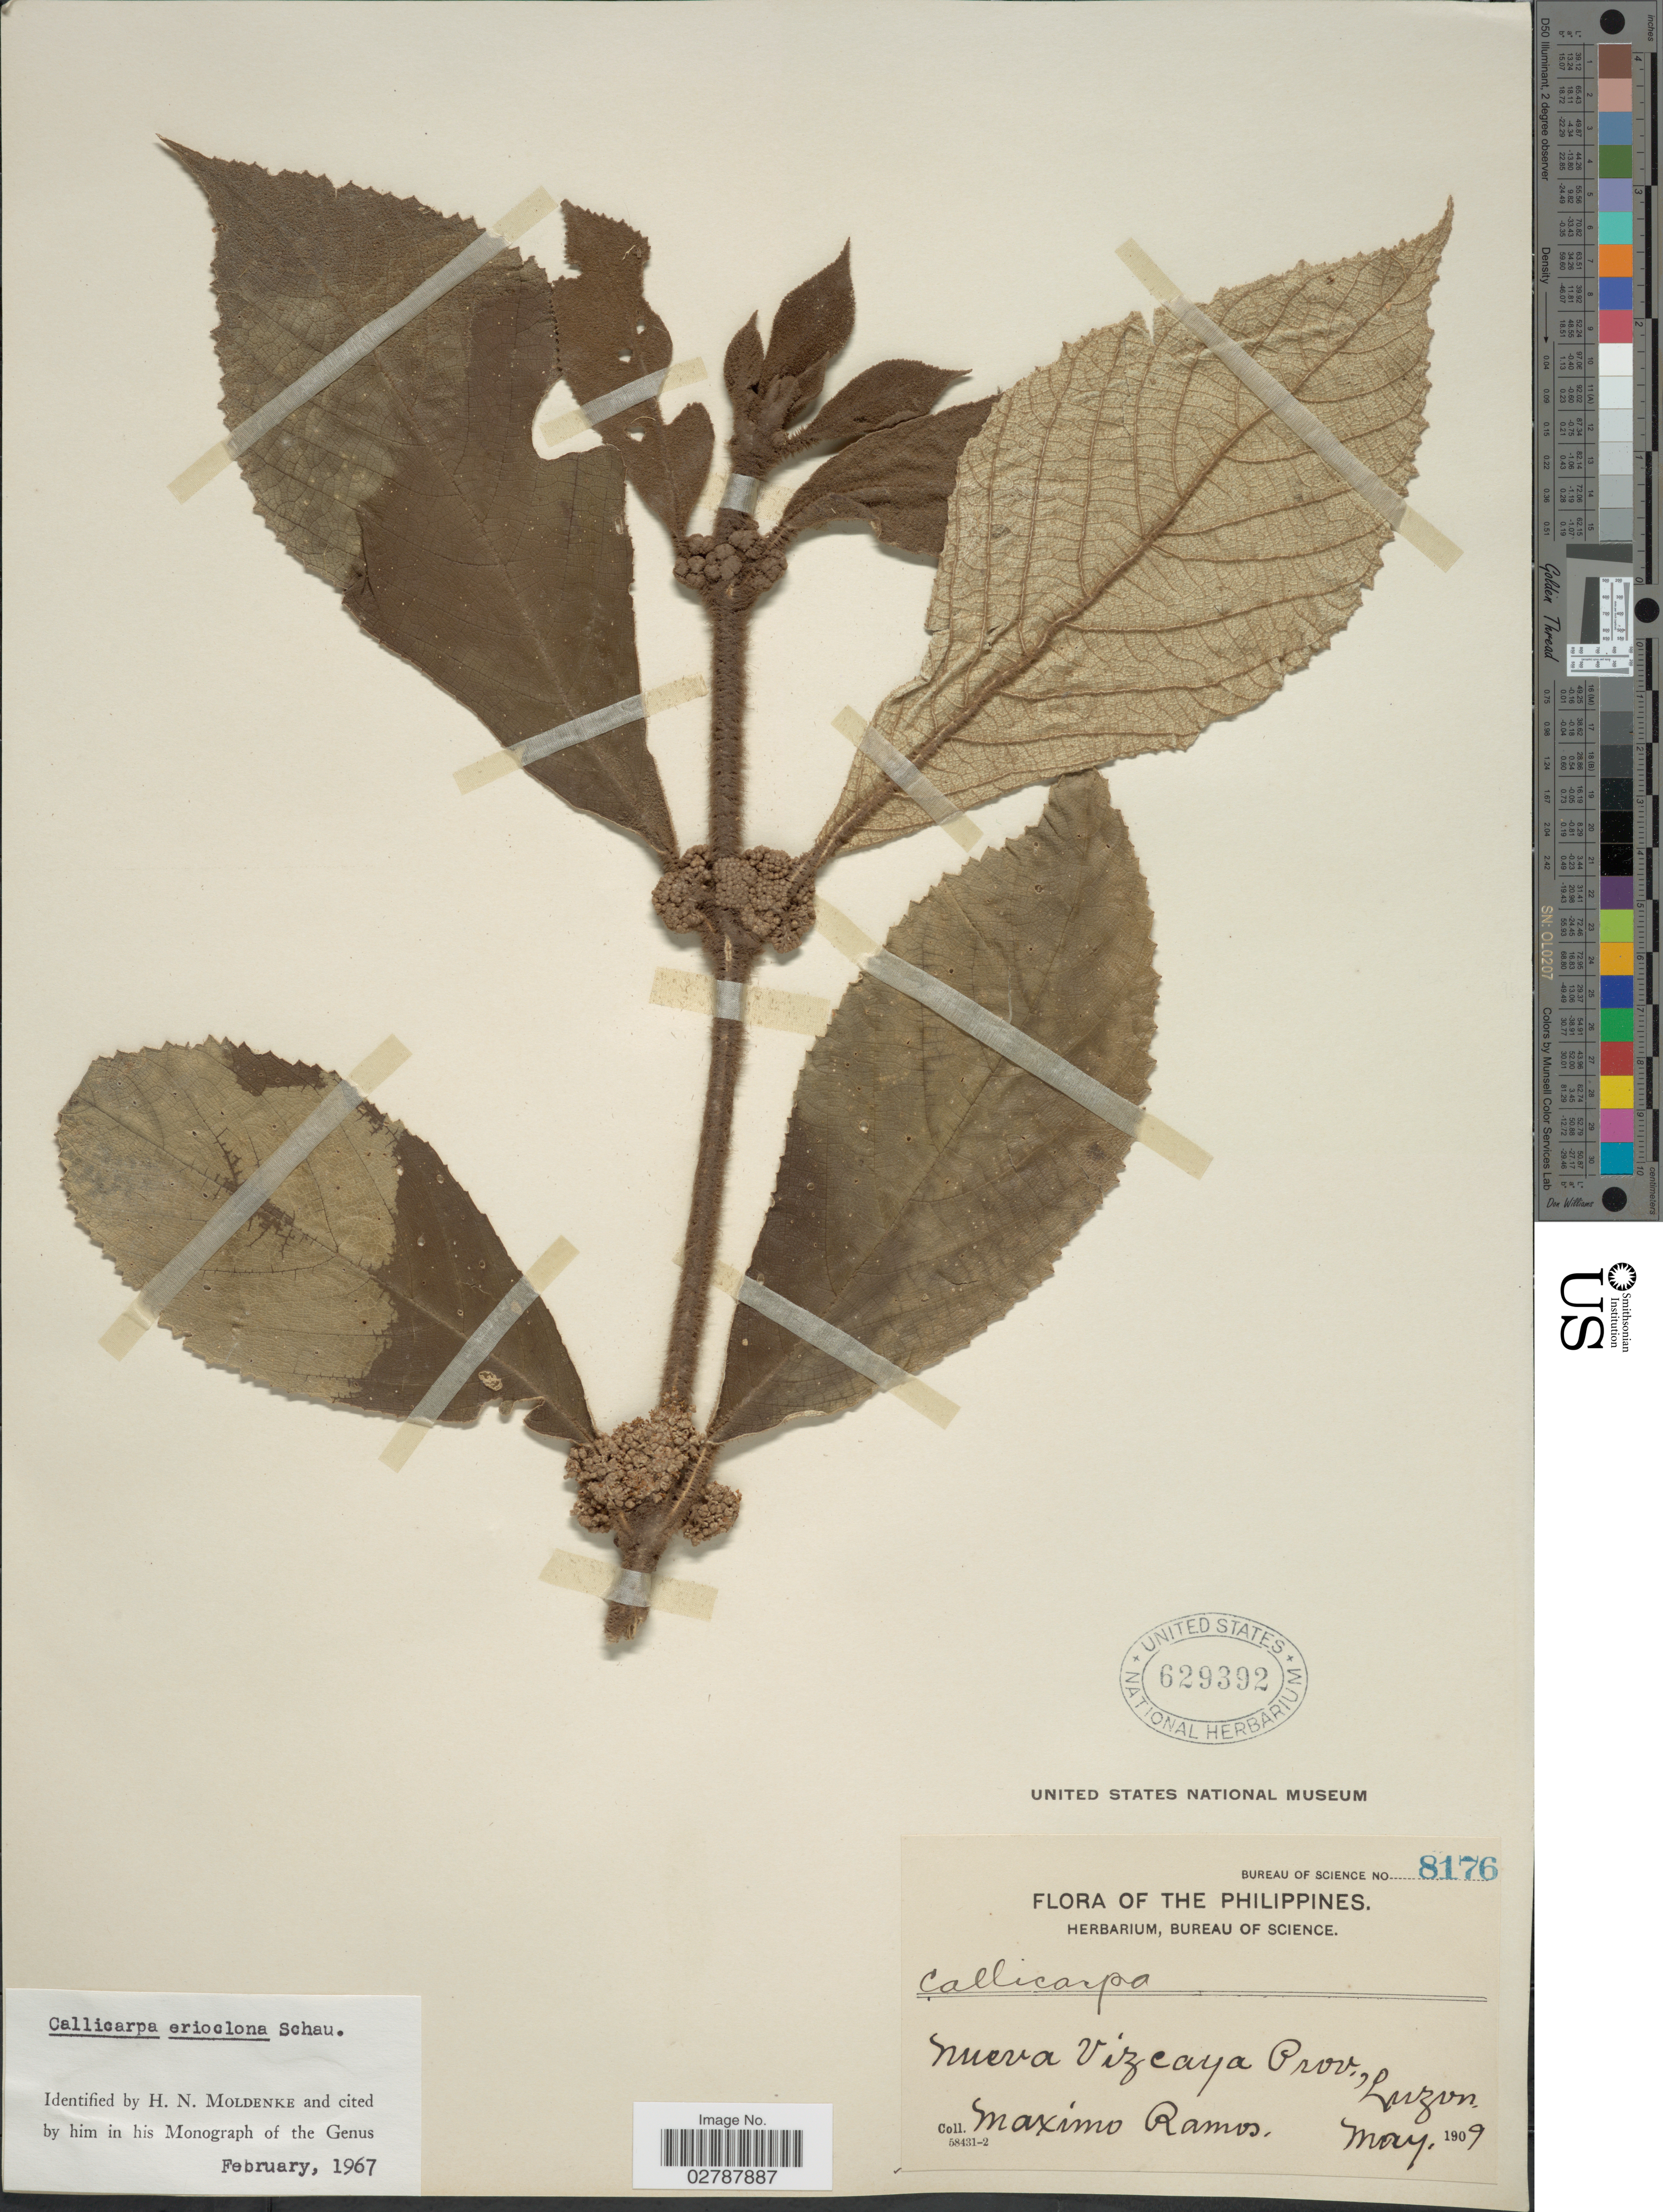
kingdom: Plantae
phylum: Tracheophyta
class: Magnoliopsida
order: Lamiales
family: Lamiaceae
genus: Callicarpa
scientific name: Callicarpa erioclona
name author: Schauer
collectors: M. Ramos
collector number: Bureau of Science8176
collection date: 1909-05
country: Philippines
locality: Nueva Vizcaya Prov., Luzon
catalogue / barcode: US 629392